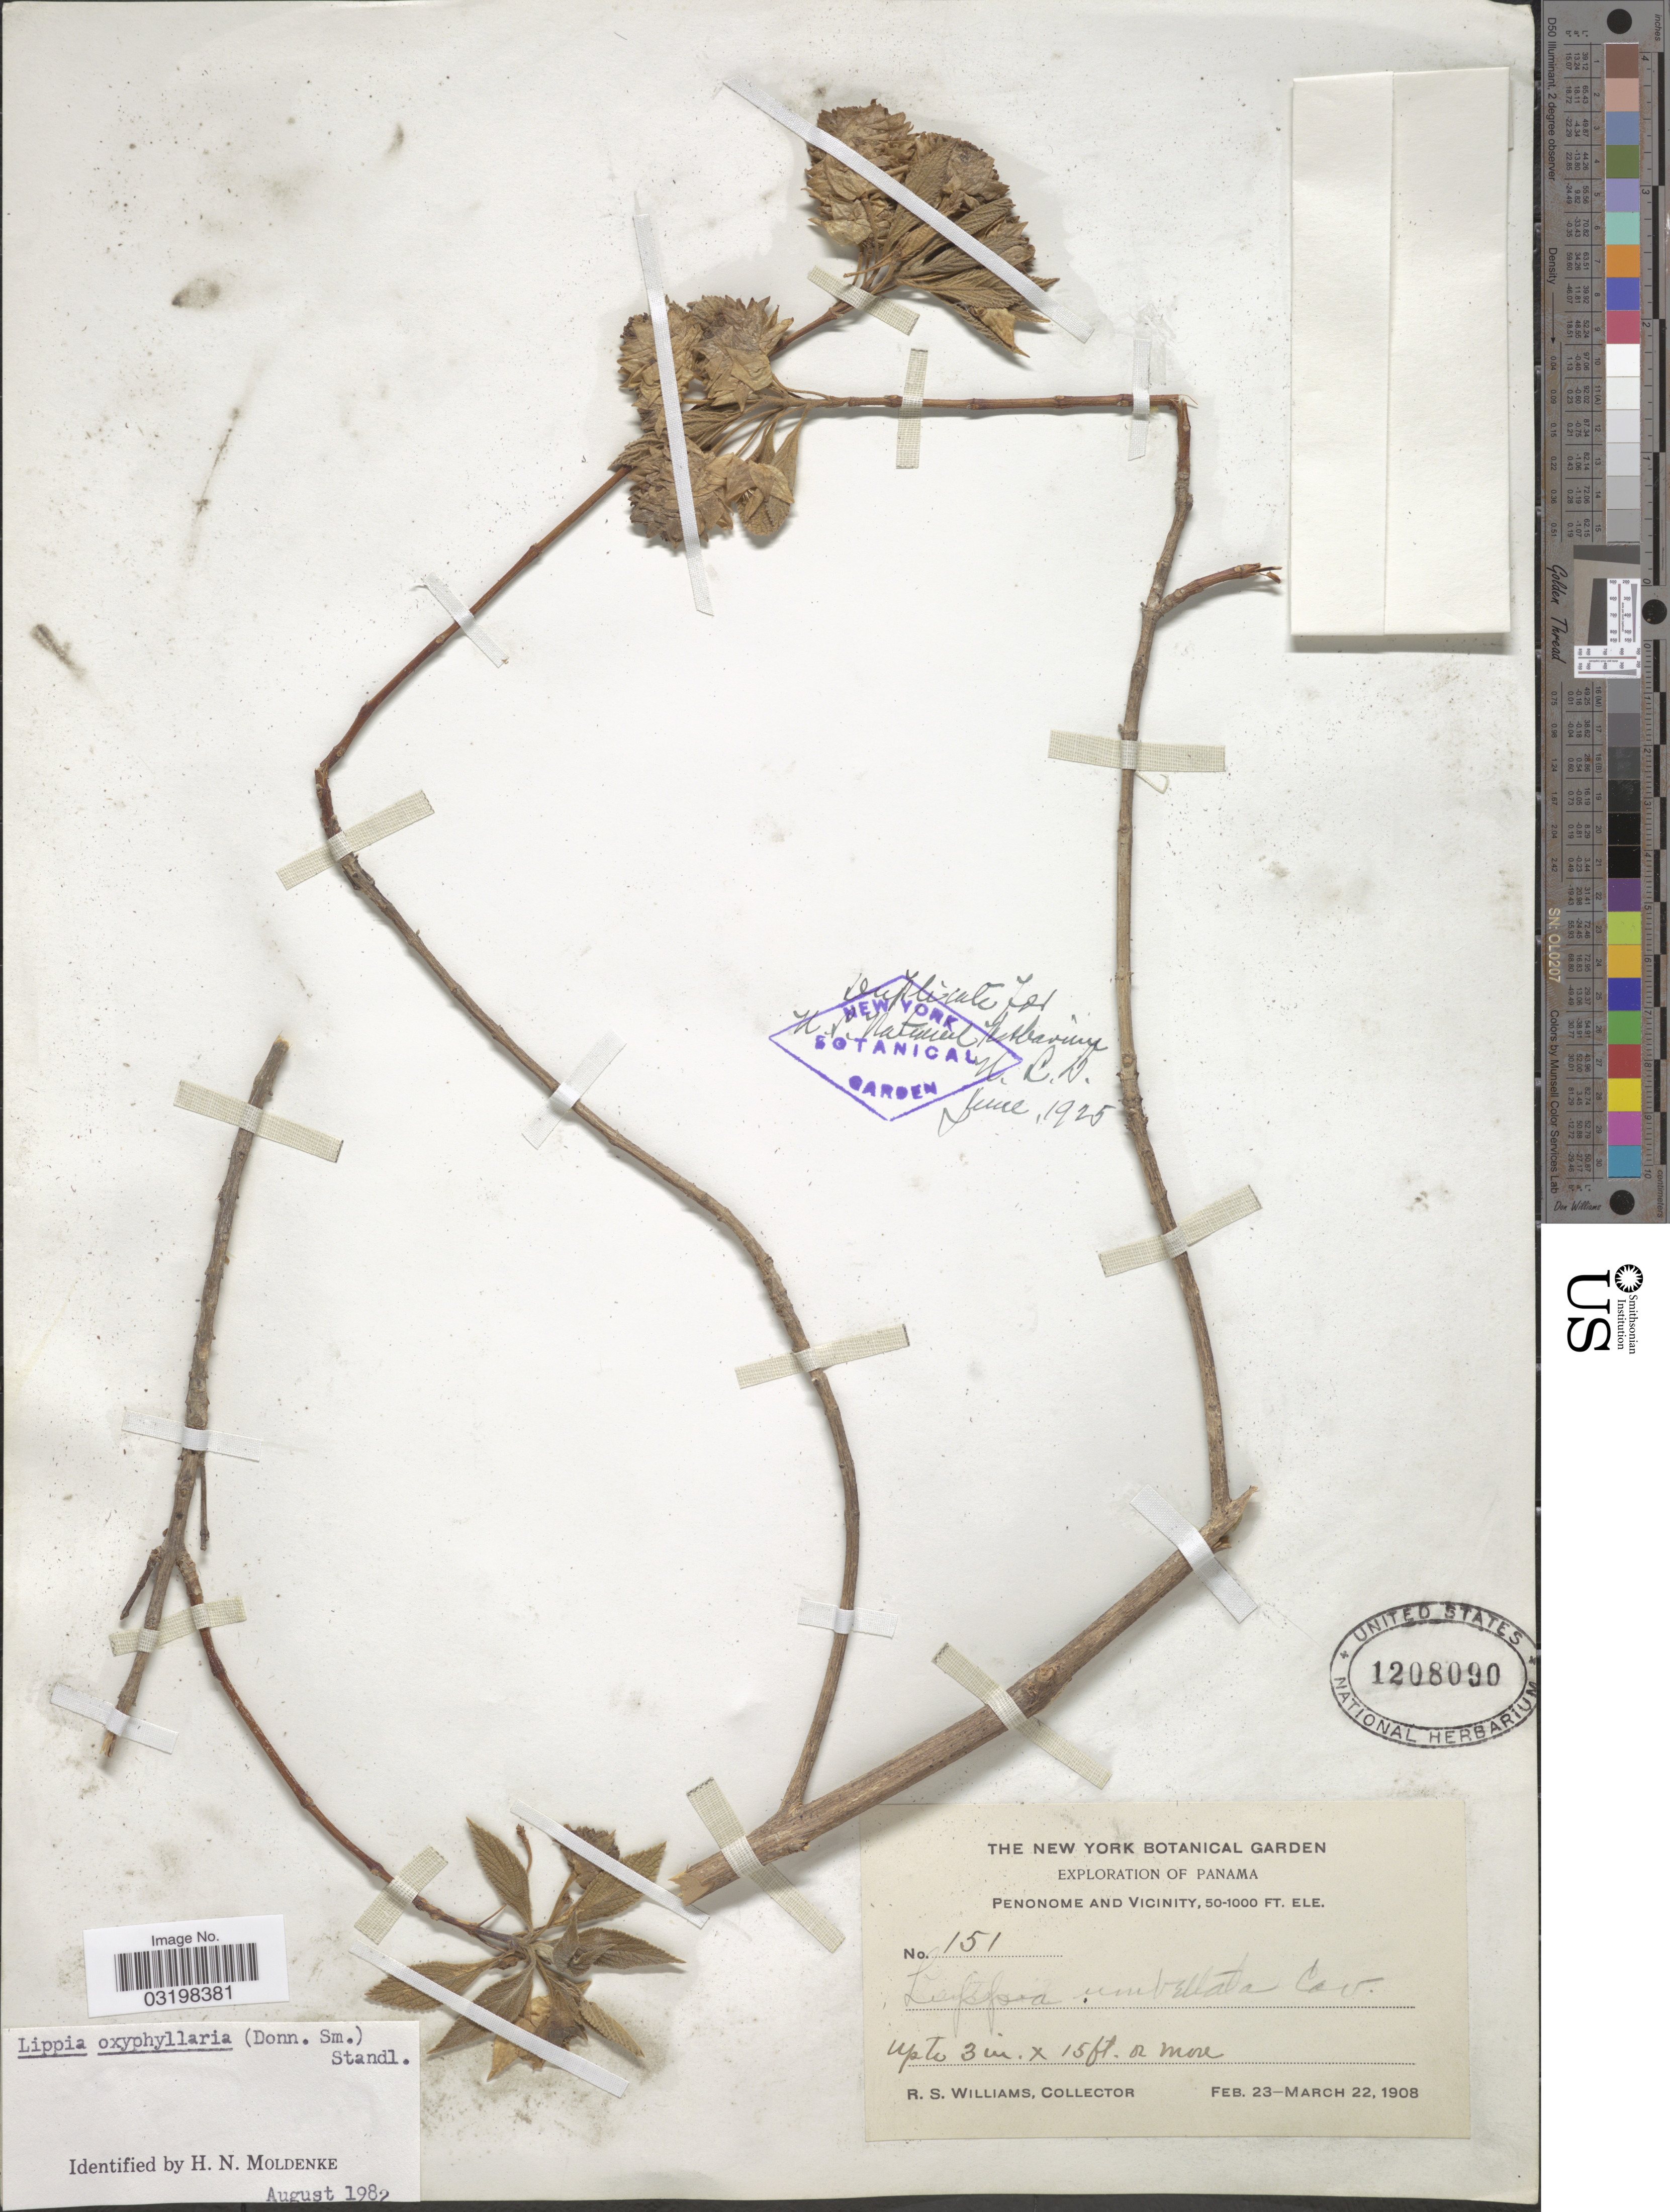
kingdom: Plantae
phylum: Tracheophyta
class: Magnoliopsida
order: Lamiales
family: Verbenaceae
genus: Lippia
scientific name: Lippia oxyphyllaria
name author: (Donn. Sm.) Standl.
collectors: R. S. Williams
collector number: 151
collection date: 1908-02-23/1908-03-22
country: Panama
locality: Penonome and vicinity.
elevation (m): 15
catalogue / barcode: US 1208090